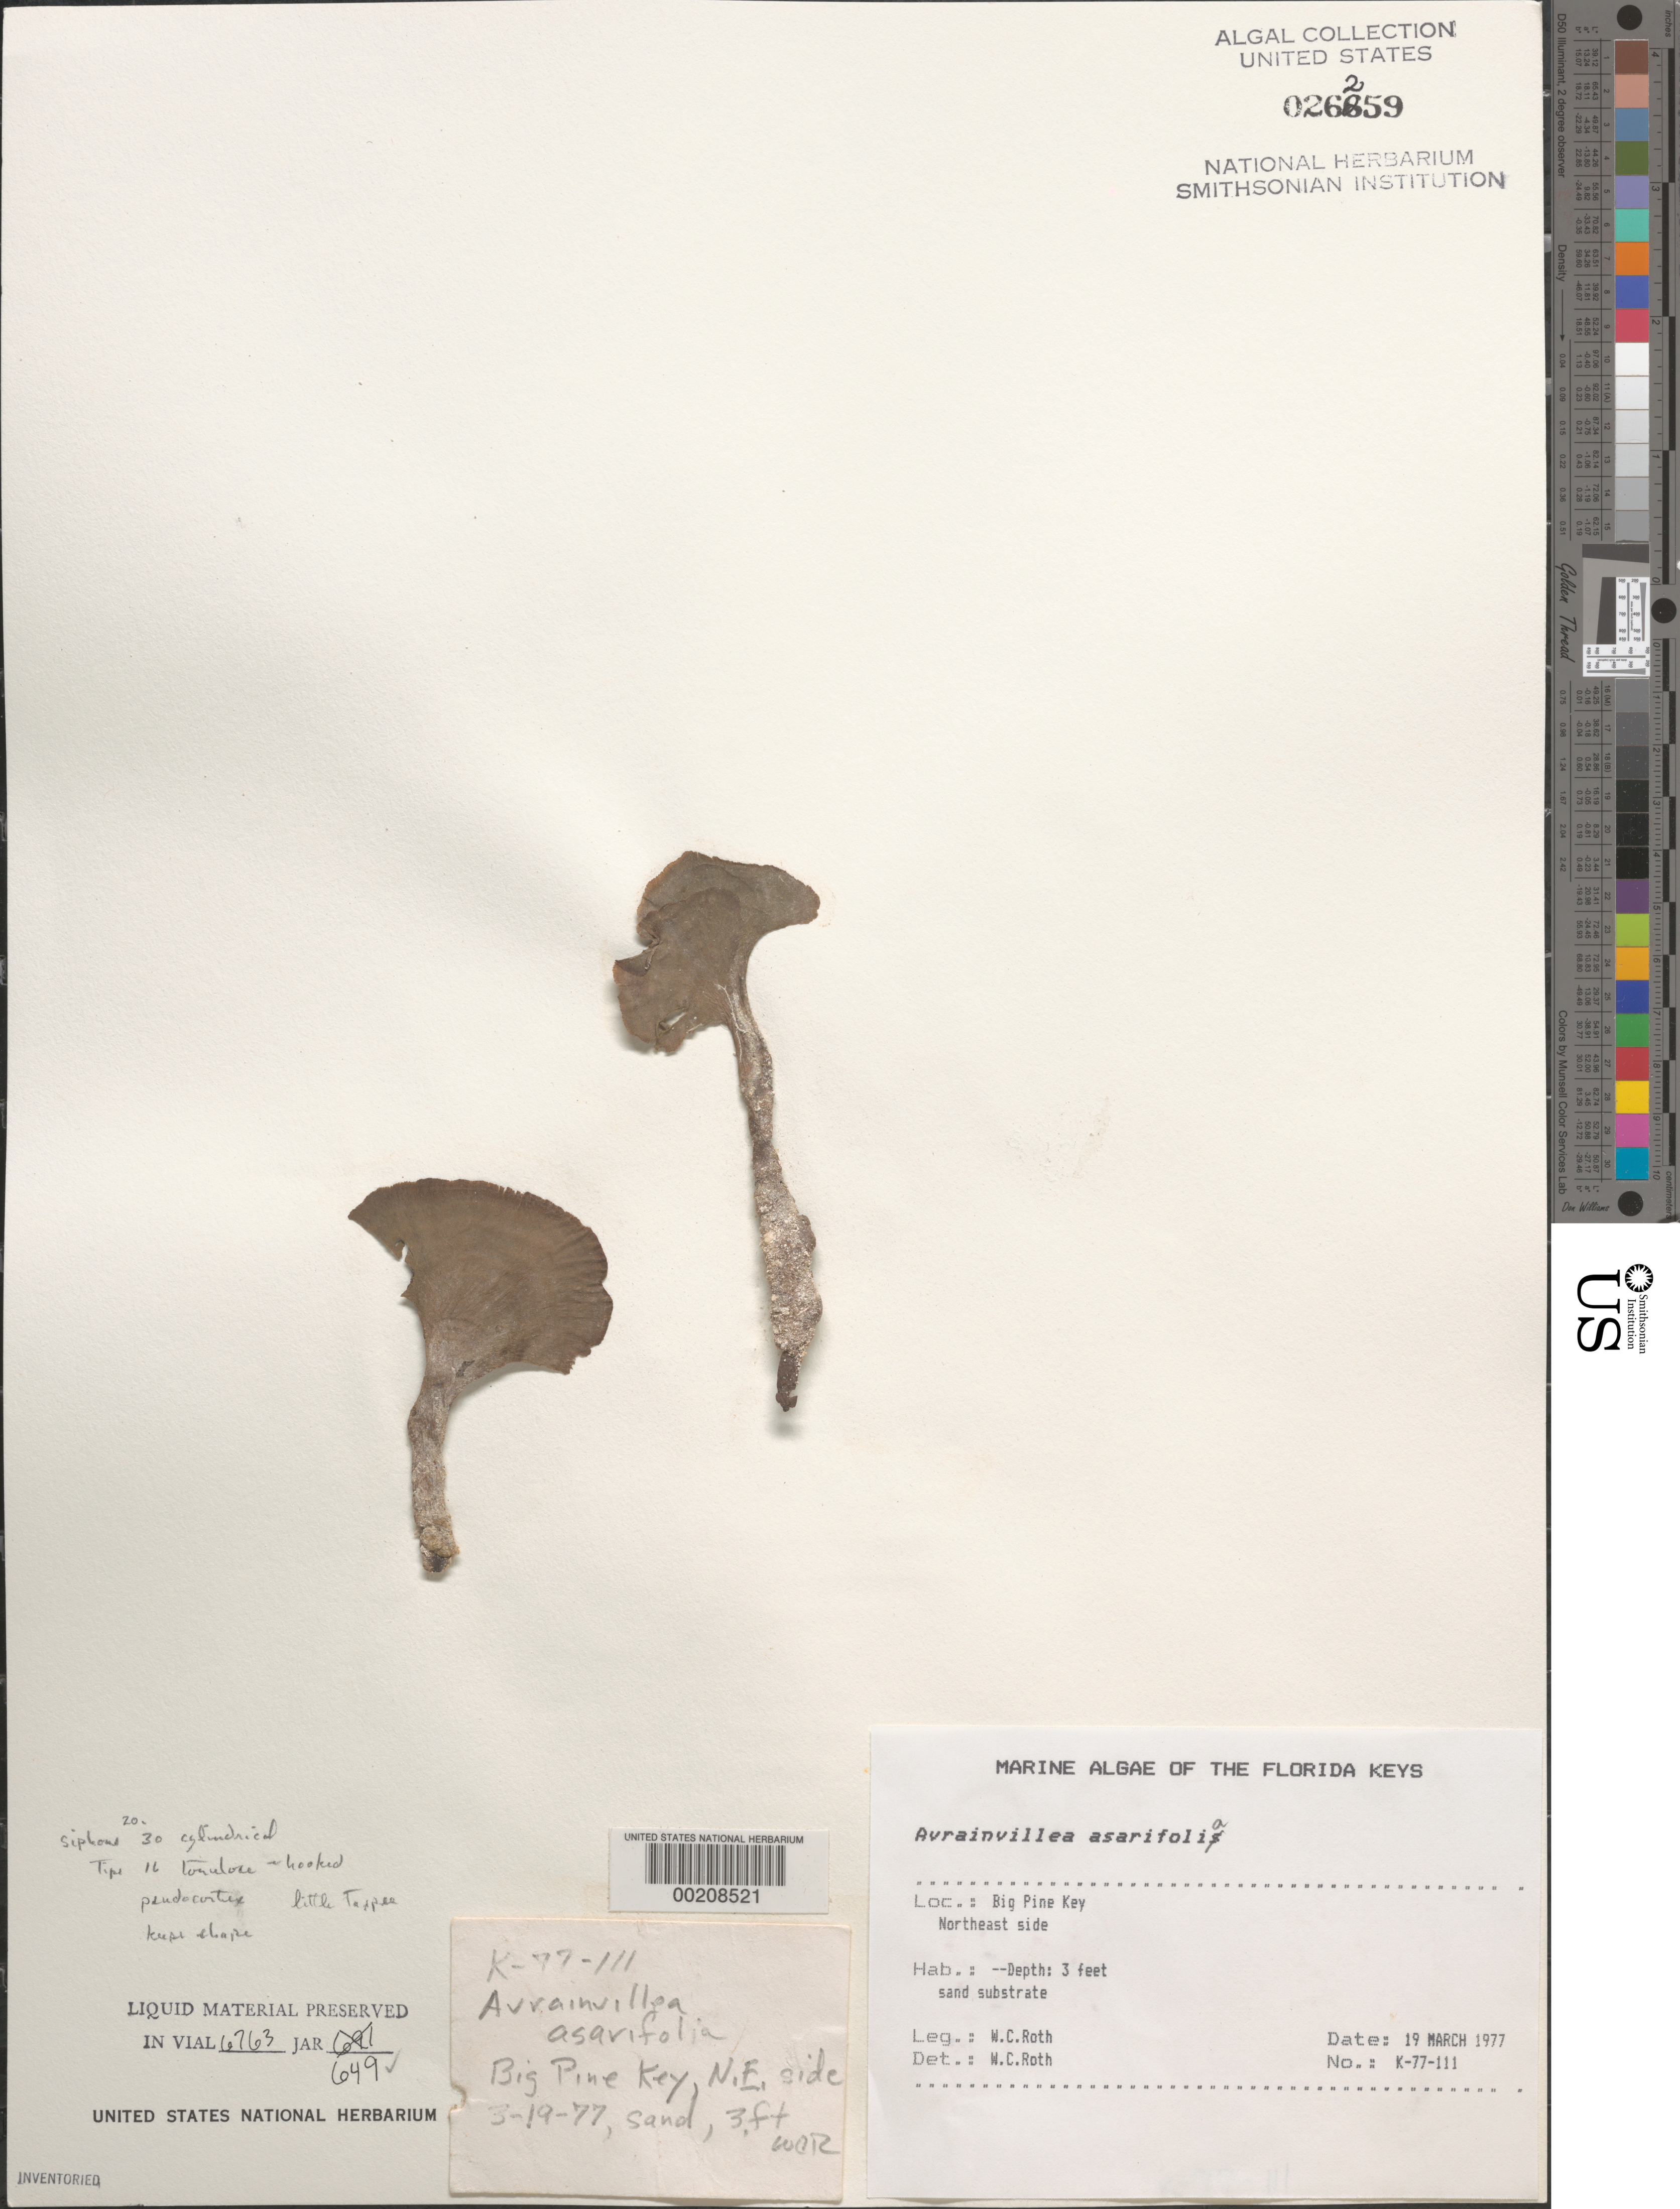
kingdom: Plantae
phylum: Chlorophyta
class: Ulvophyceae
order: Bryopsidales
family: Dichotomosiphonaceae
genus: Avrainvillea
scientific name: Avrainvillea asarifolia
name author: Børgesen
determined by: Roth, W. C.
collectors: W. C. Roth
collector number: K-77-111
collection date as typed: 19 Mar 1977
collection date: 1977-03-19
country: United States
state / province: Florida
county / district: Monroe County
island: Big Pine Key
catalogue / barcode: US 26259